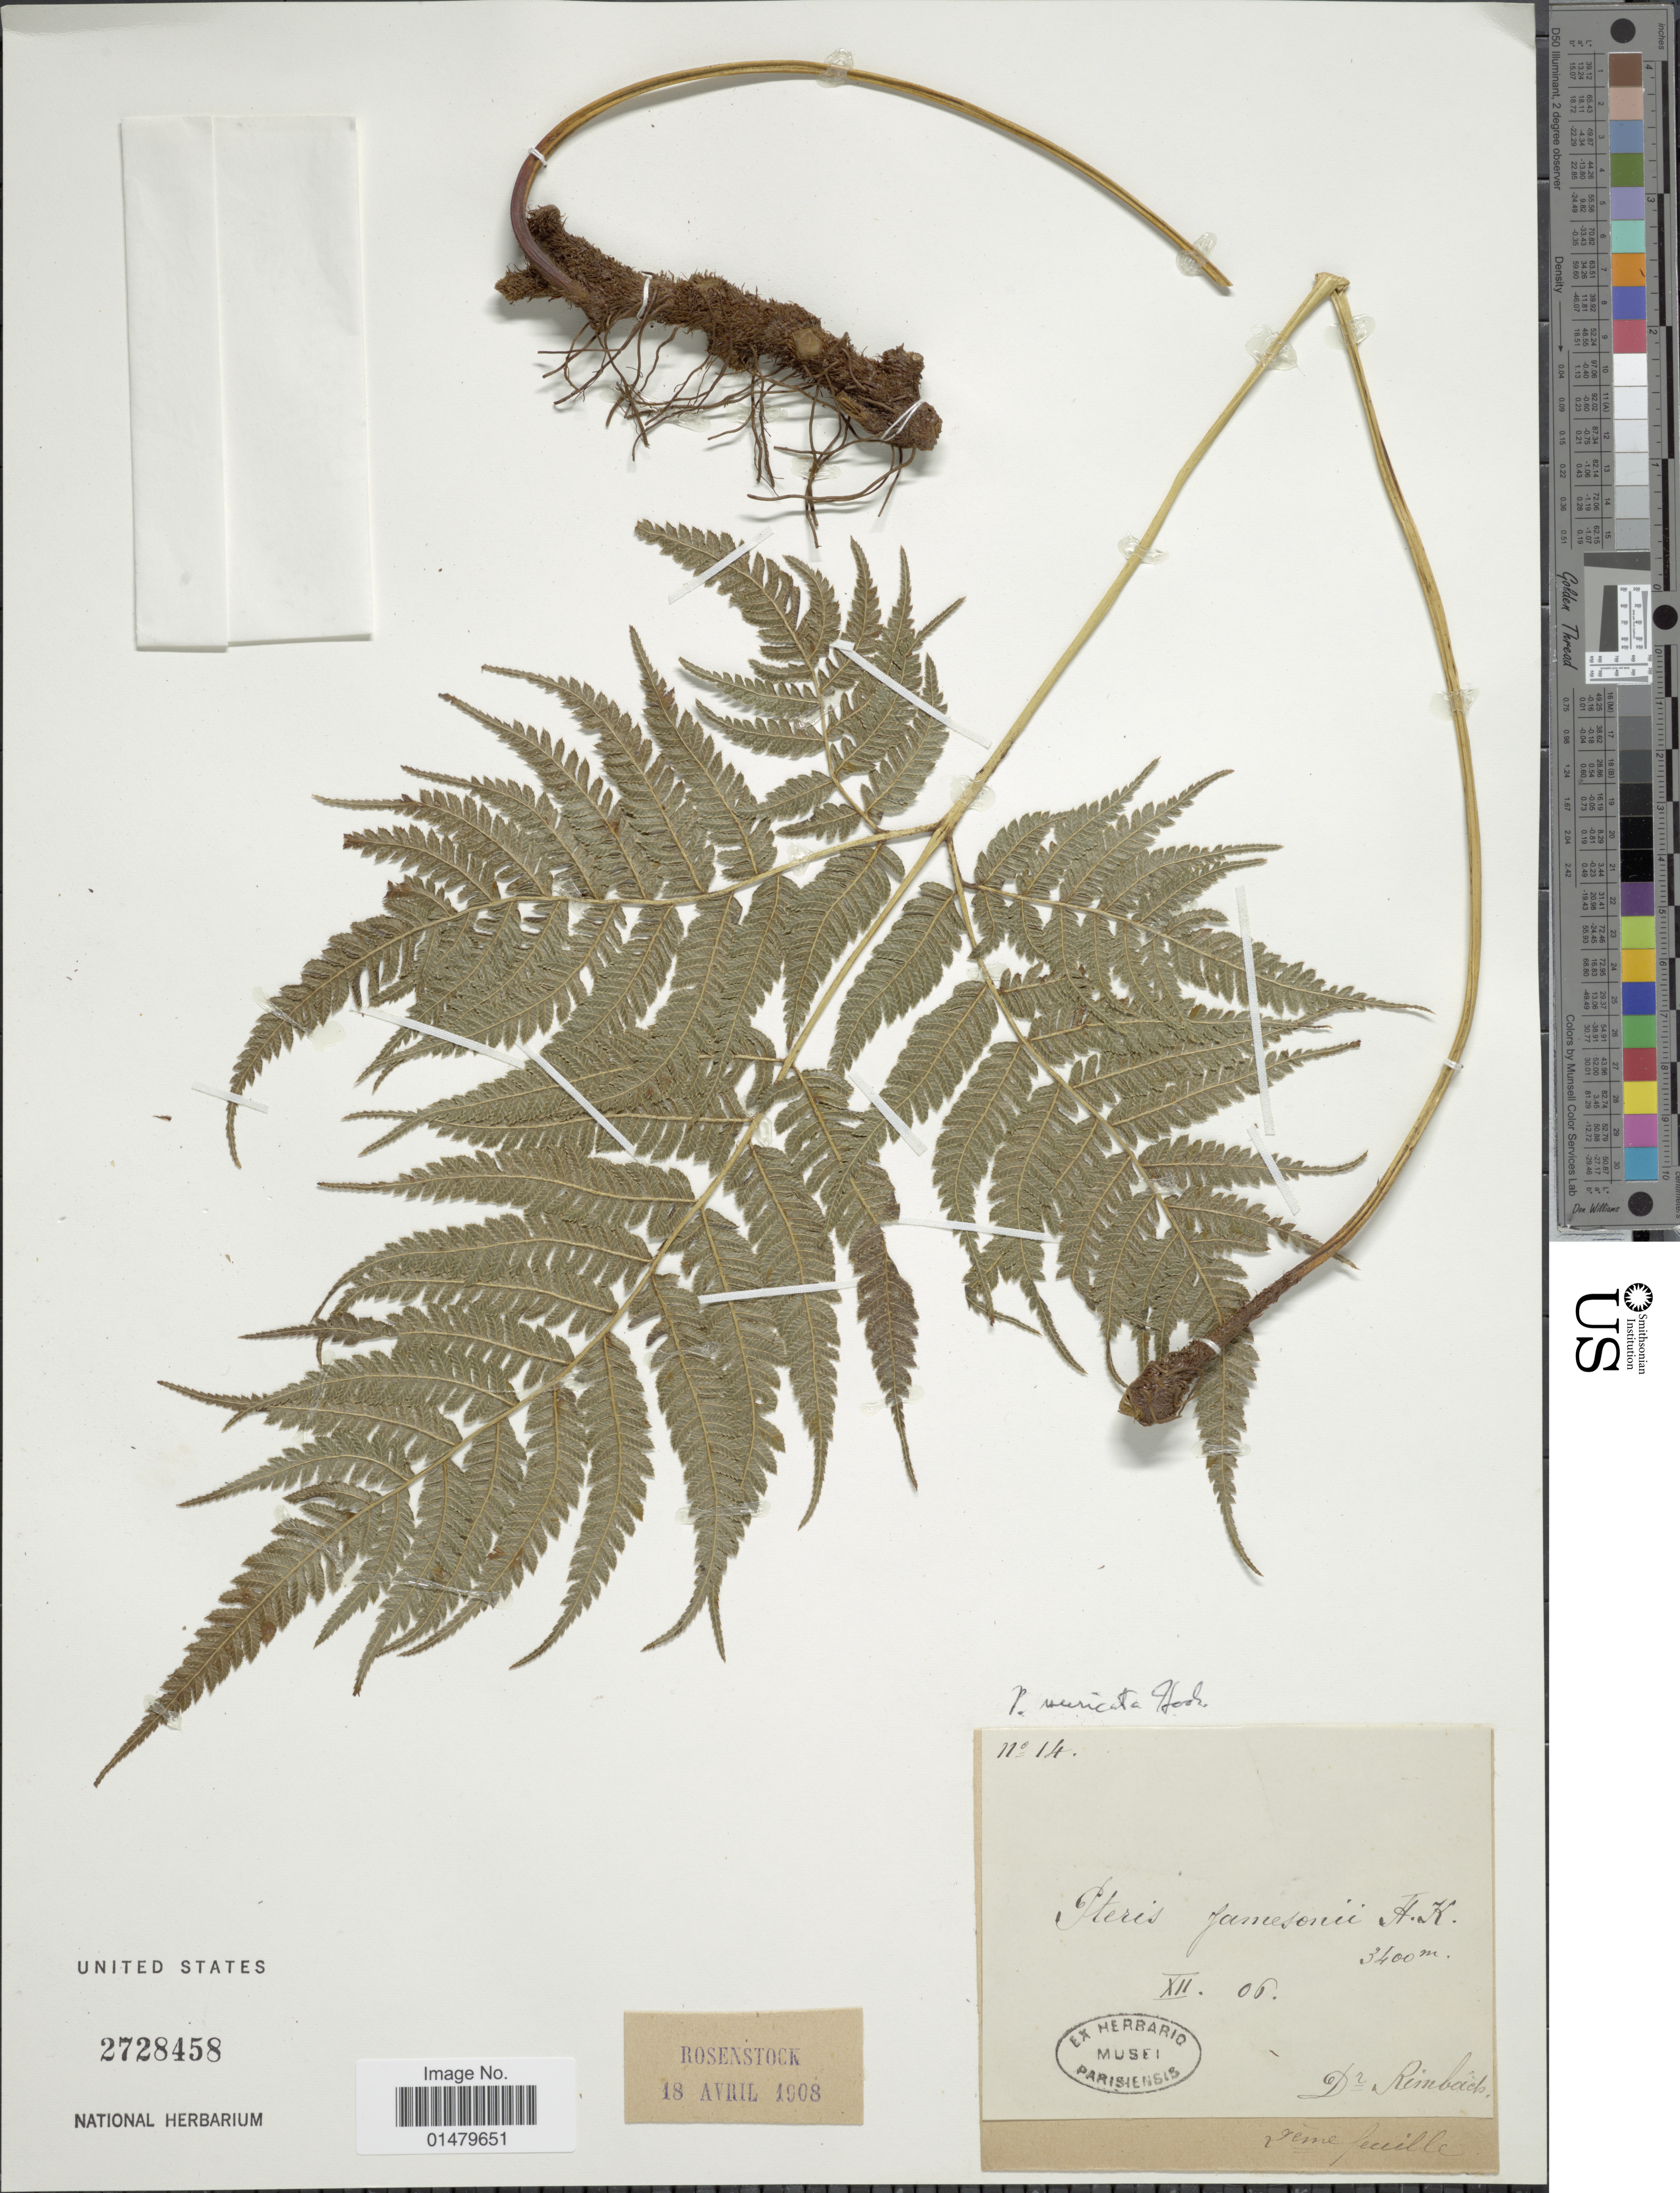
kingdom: Plantae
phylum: Tracheophyta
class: Polypodiopsida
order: Polypodiales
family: Pteridaceae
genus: Pteris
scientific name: Pteris muricata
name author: Rosenst.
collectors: Rimbach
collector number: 14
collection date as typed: Transcribed d/m/y: /12/6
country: Ecuador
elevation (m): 3400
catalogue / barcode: US 2728458